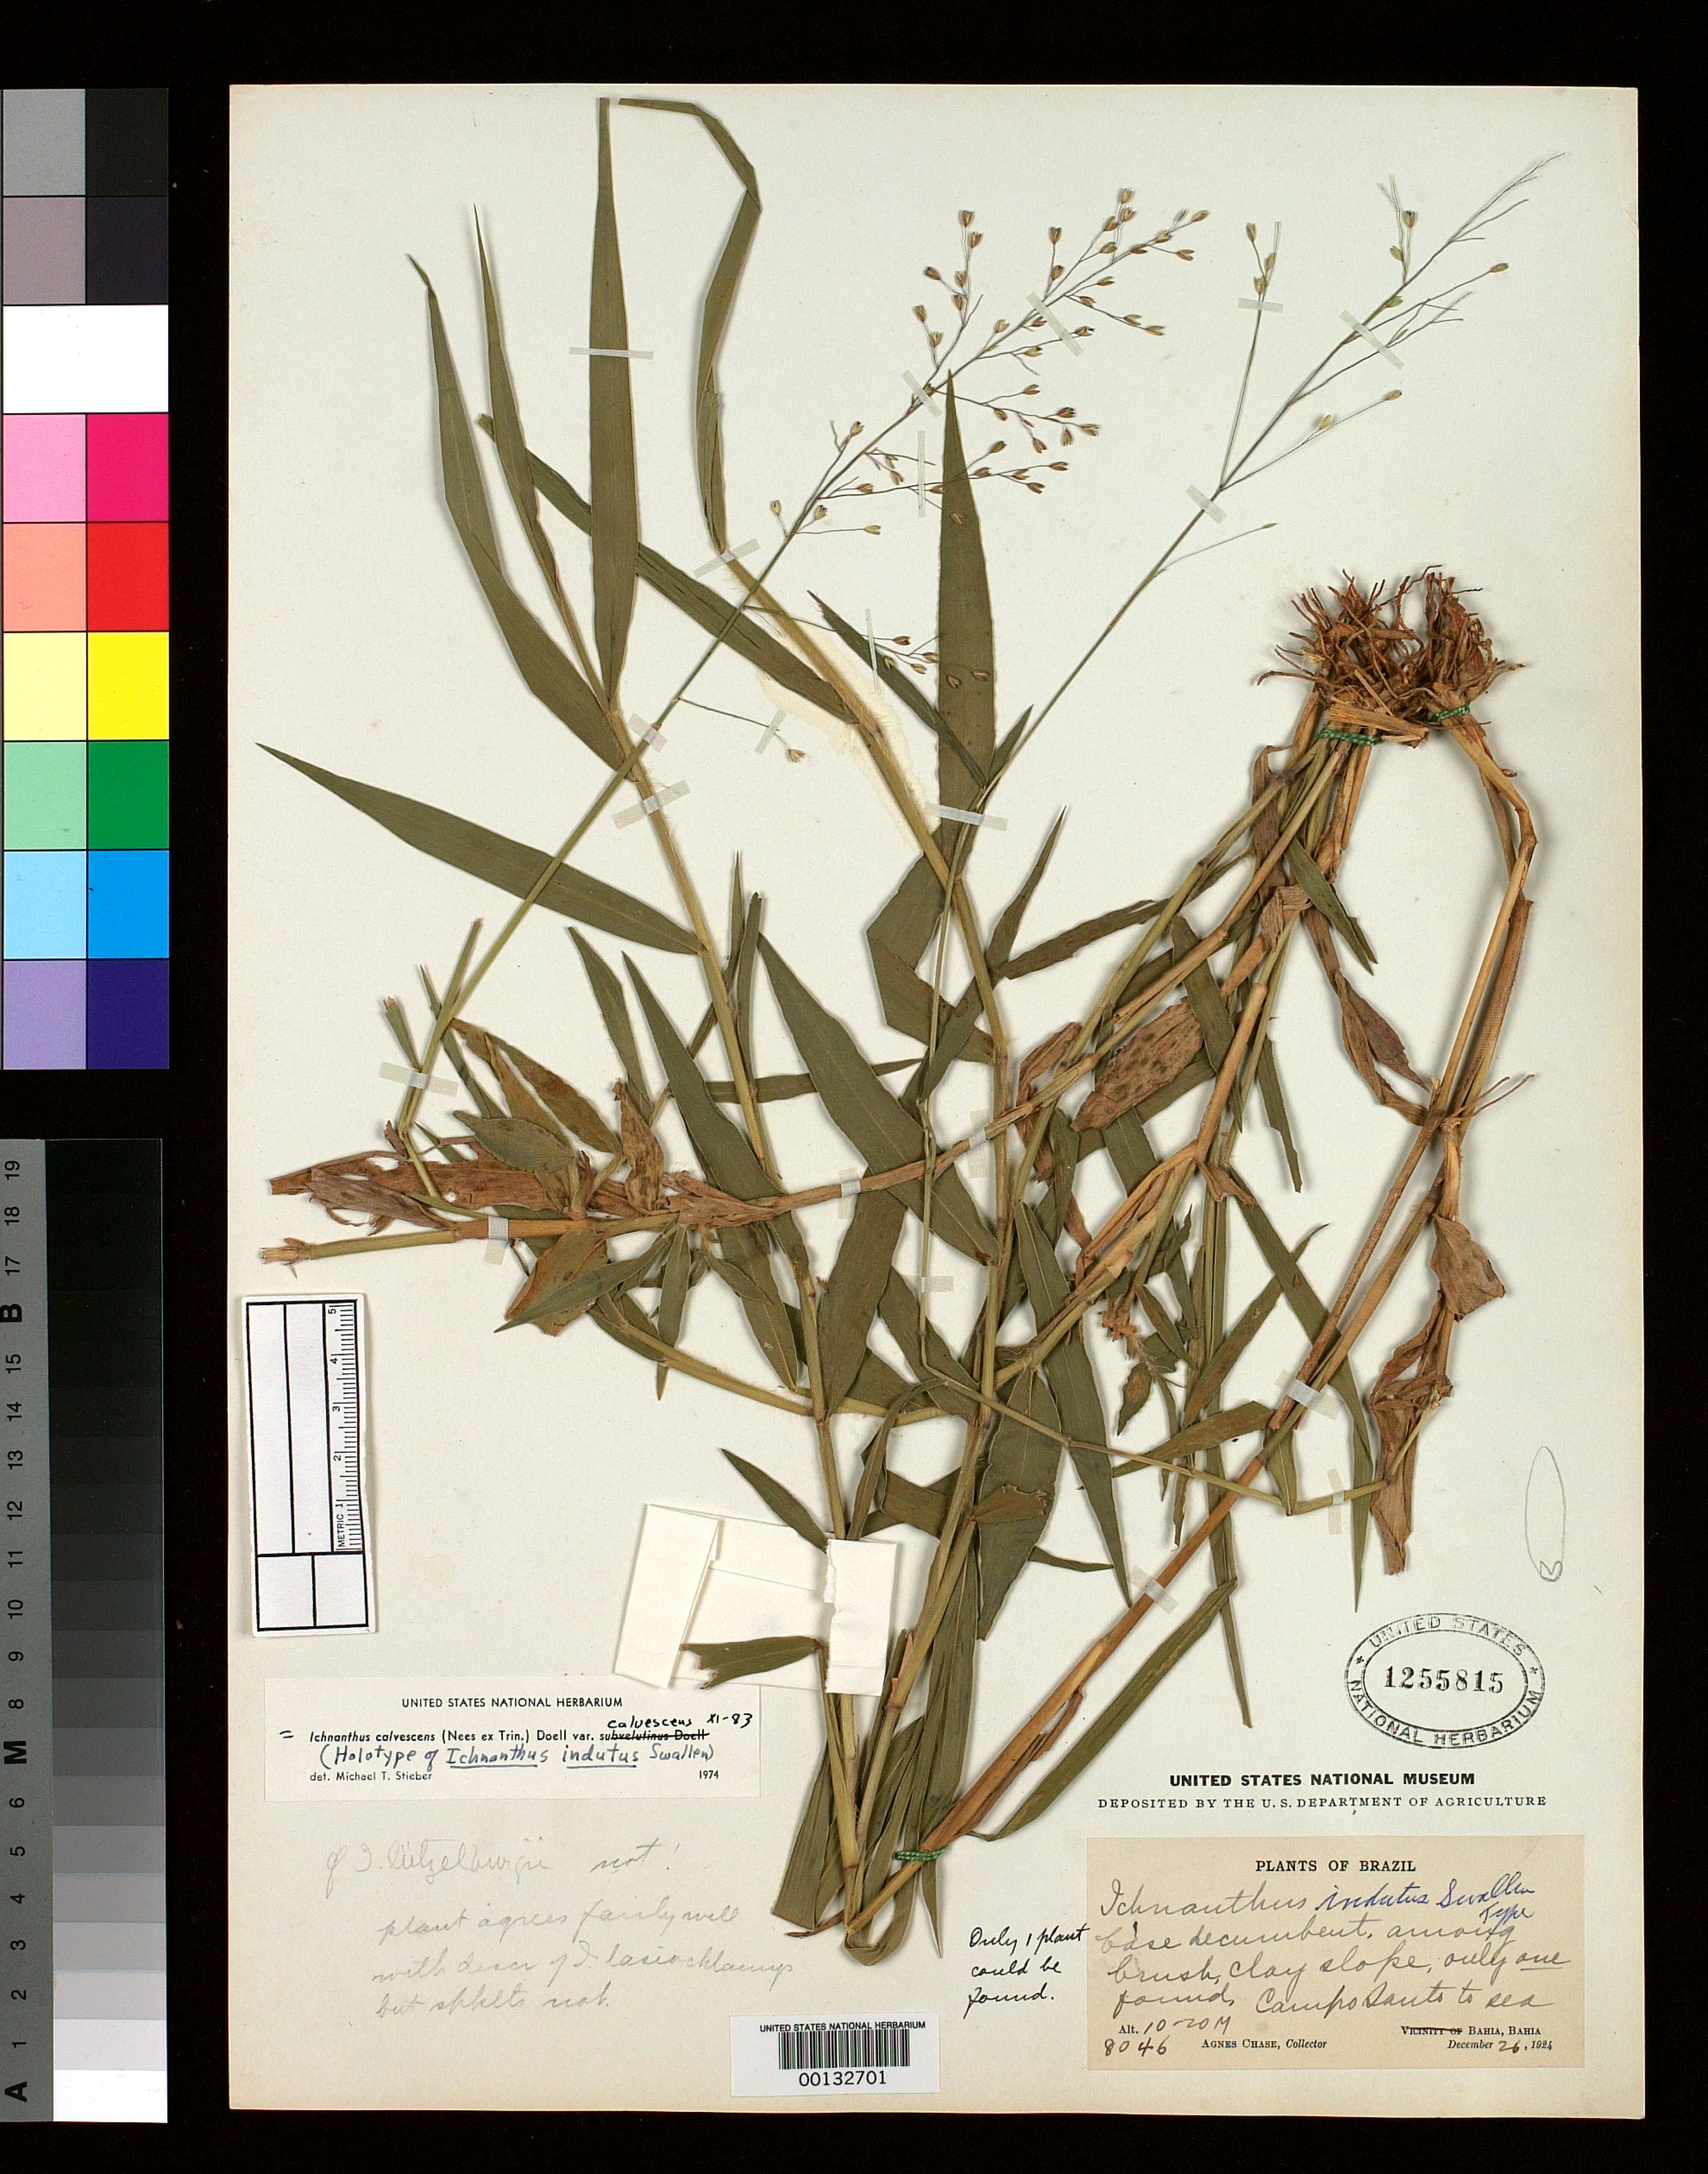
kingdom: Plantae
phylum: Tracheophyta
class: Liliopsida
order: Poales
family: Poaceae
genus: Ichnanthus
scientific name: Ichnanthus indutus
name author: Swallen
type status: Holotype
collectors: A. Chase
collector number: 8046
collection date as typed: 26 Dec 1924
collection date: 1924-12-26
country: Brazil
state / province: Bahia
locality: Bahia, Campo Santo to sea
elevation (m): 10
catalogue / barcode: US 1255815